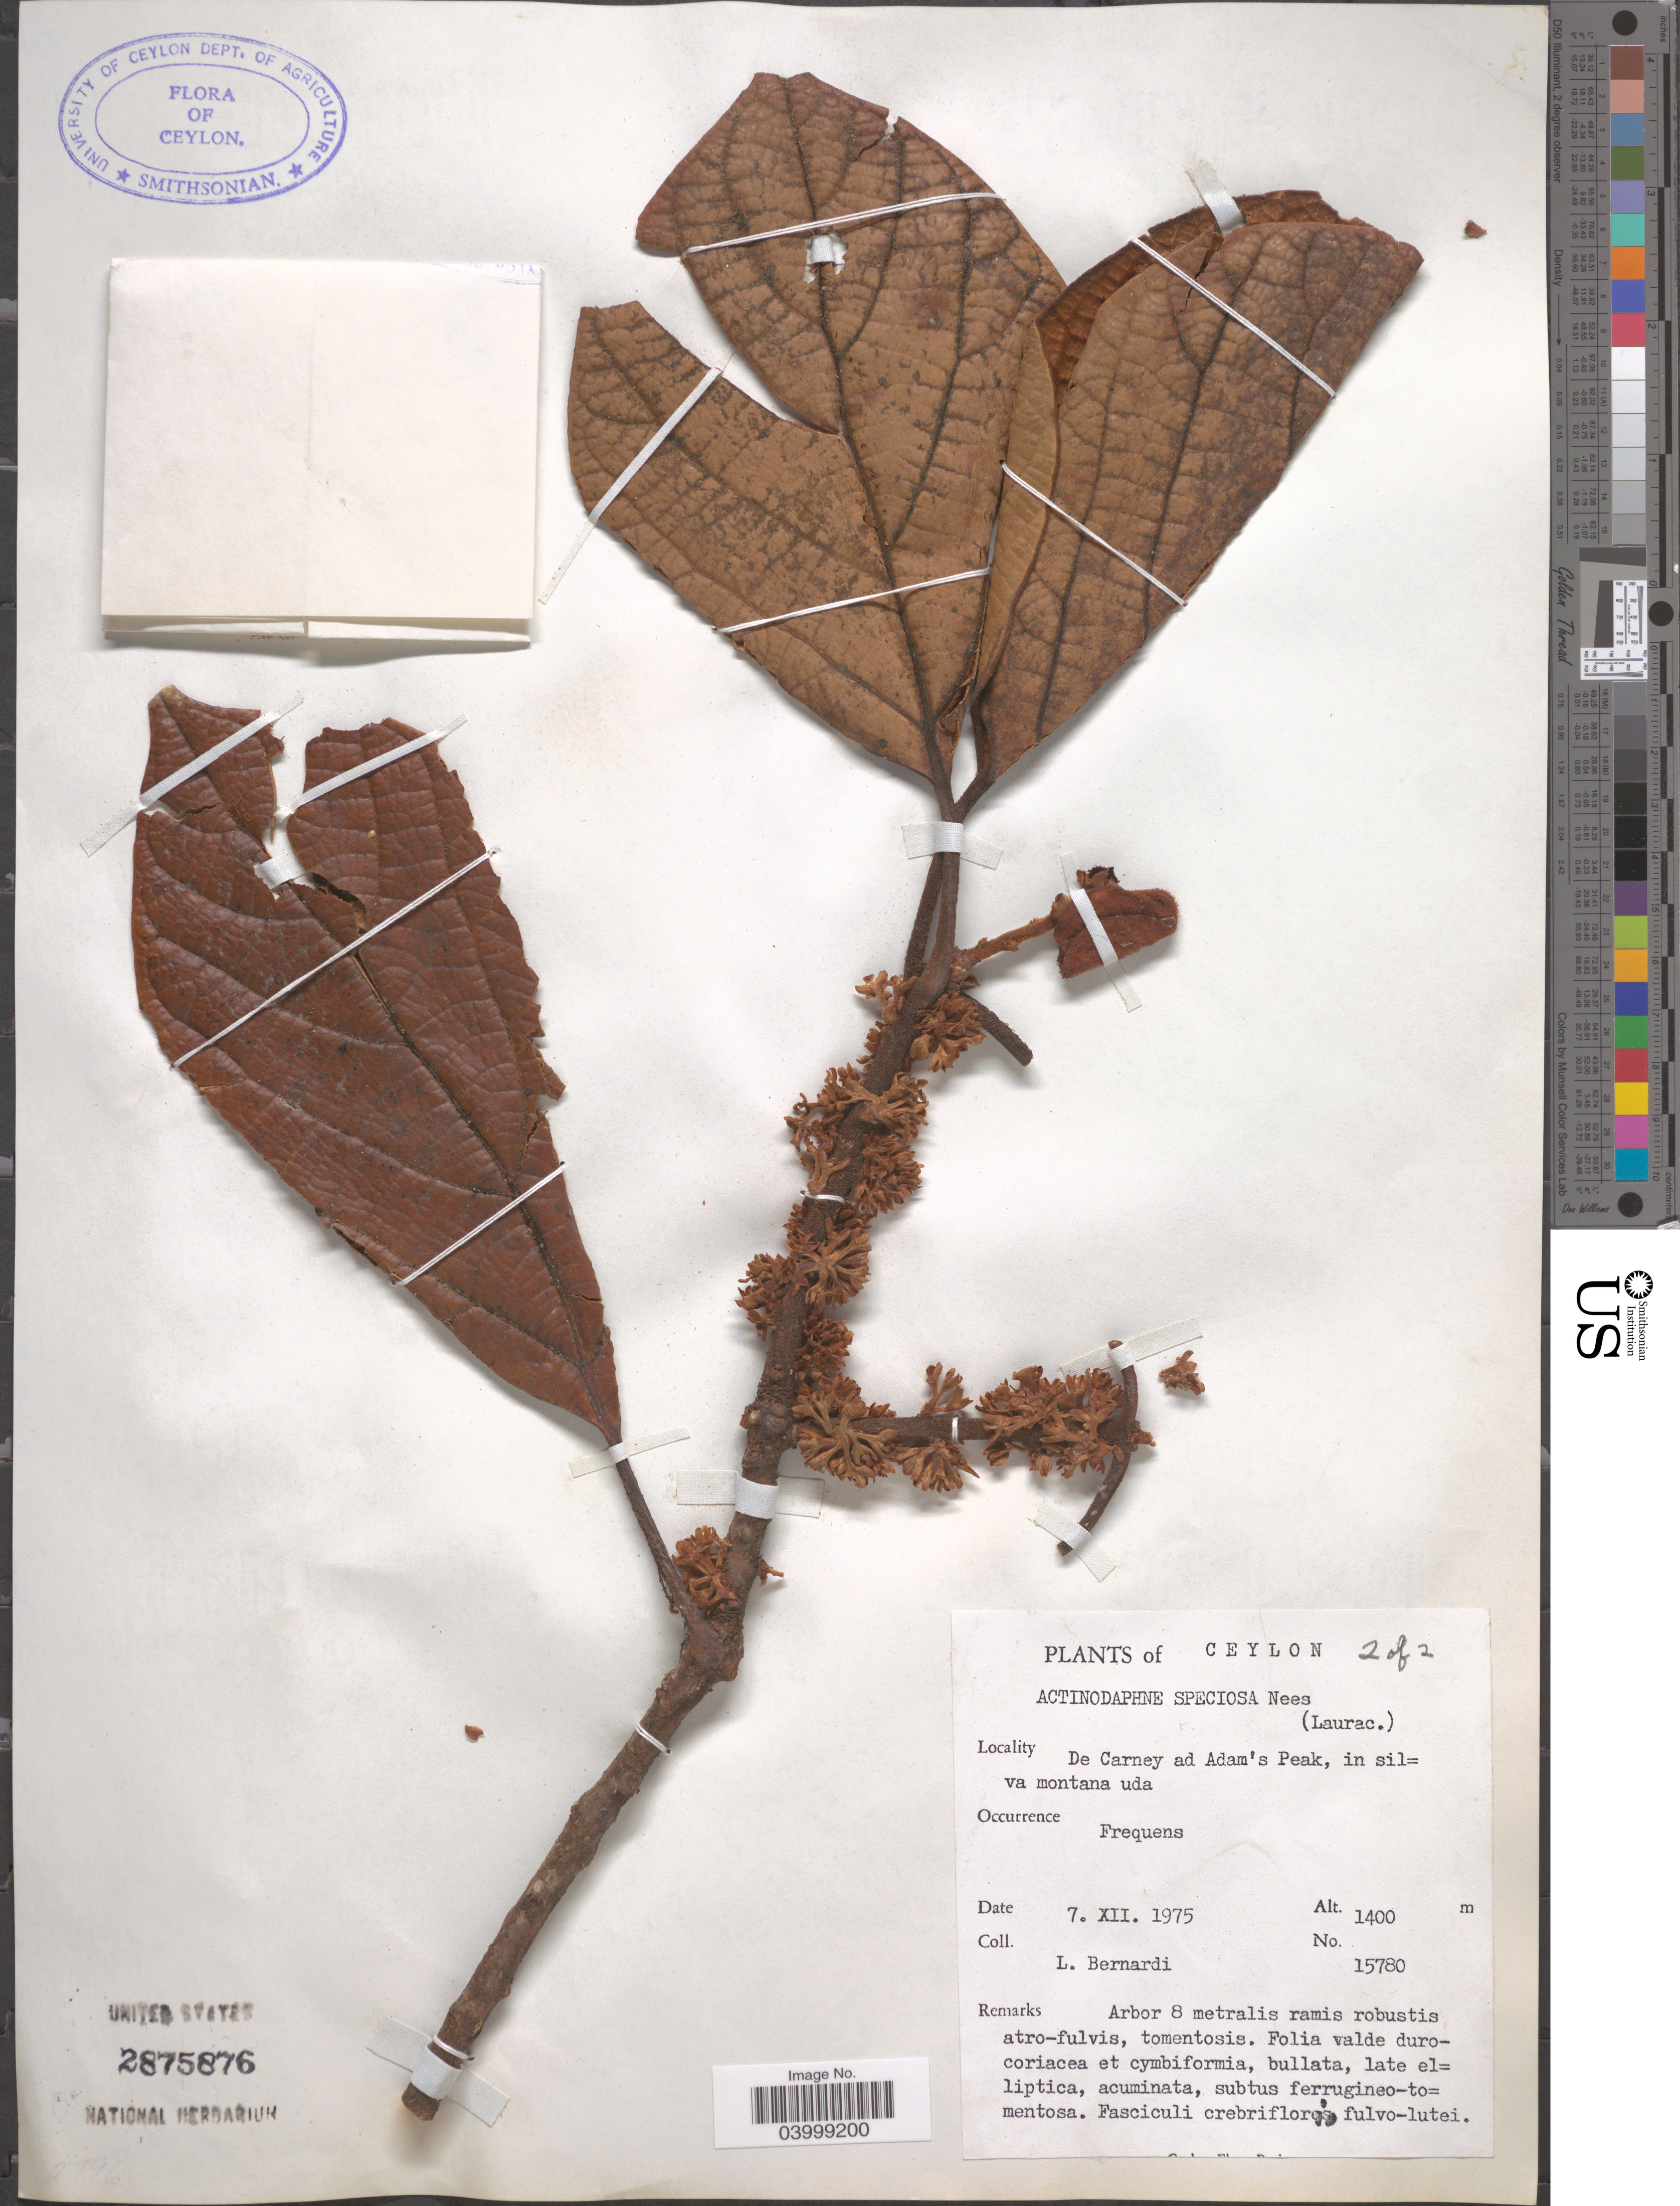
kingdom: Plantae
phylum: Tracheophyta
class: Magnoliopsida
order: Laurales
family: Lauraceae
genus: Actinodaphne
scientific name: Actinodaphne speciosa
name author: Nees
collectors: L. Bernardi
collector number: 15780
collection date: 1975-12-07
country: Sri Lanka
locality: Ceylon. De Carney ad Adam's Peak, in silva montana uda.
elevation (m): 1400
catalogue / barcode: US 2875876